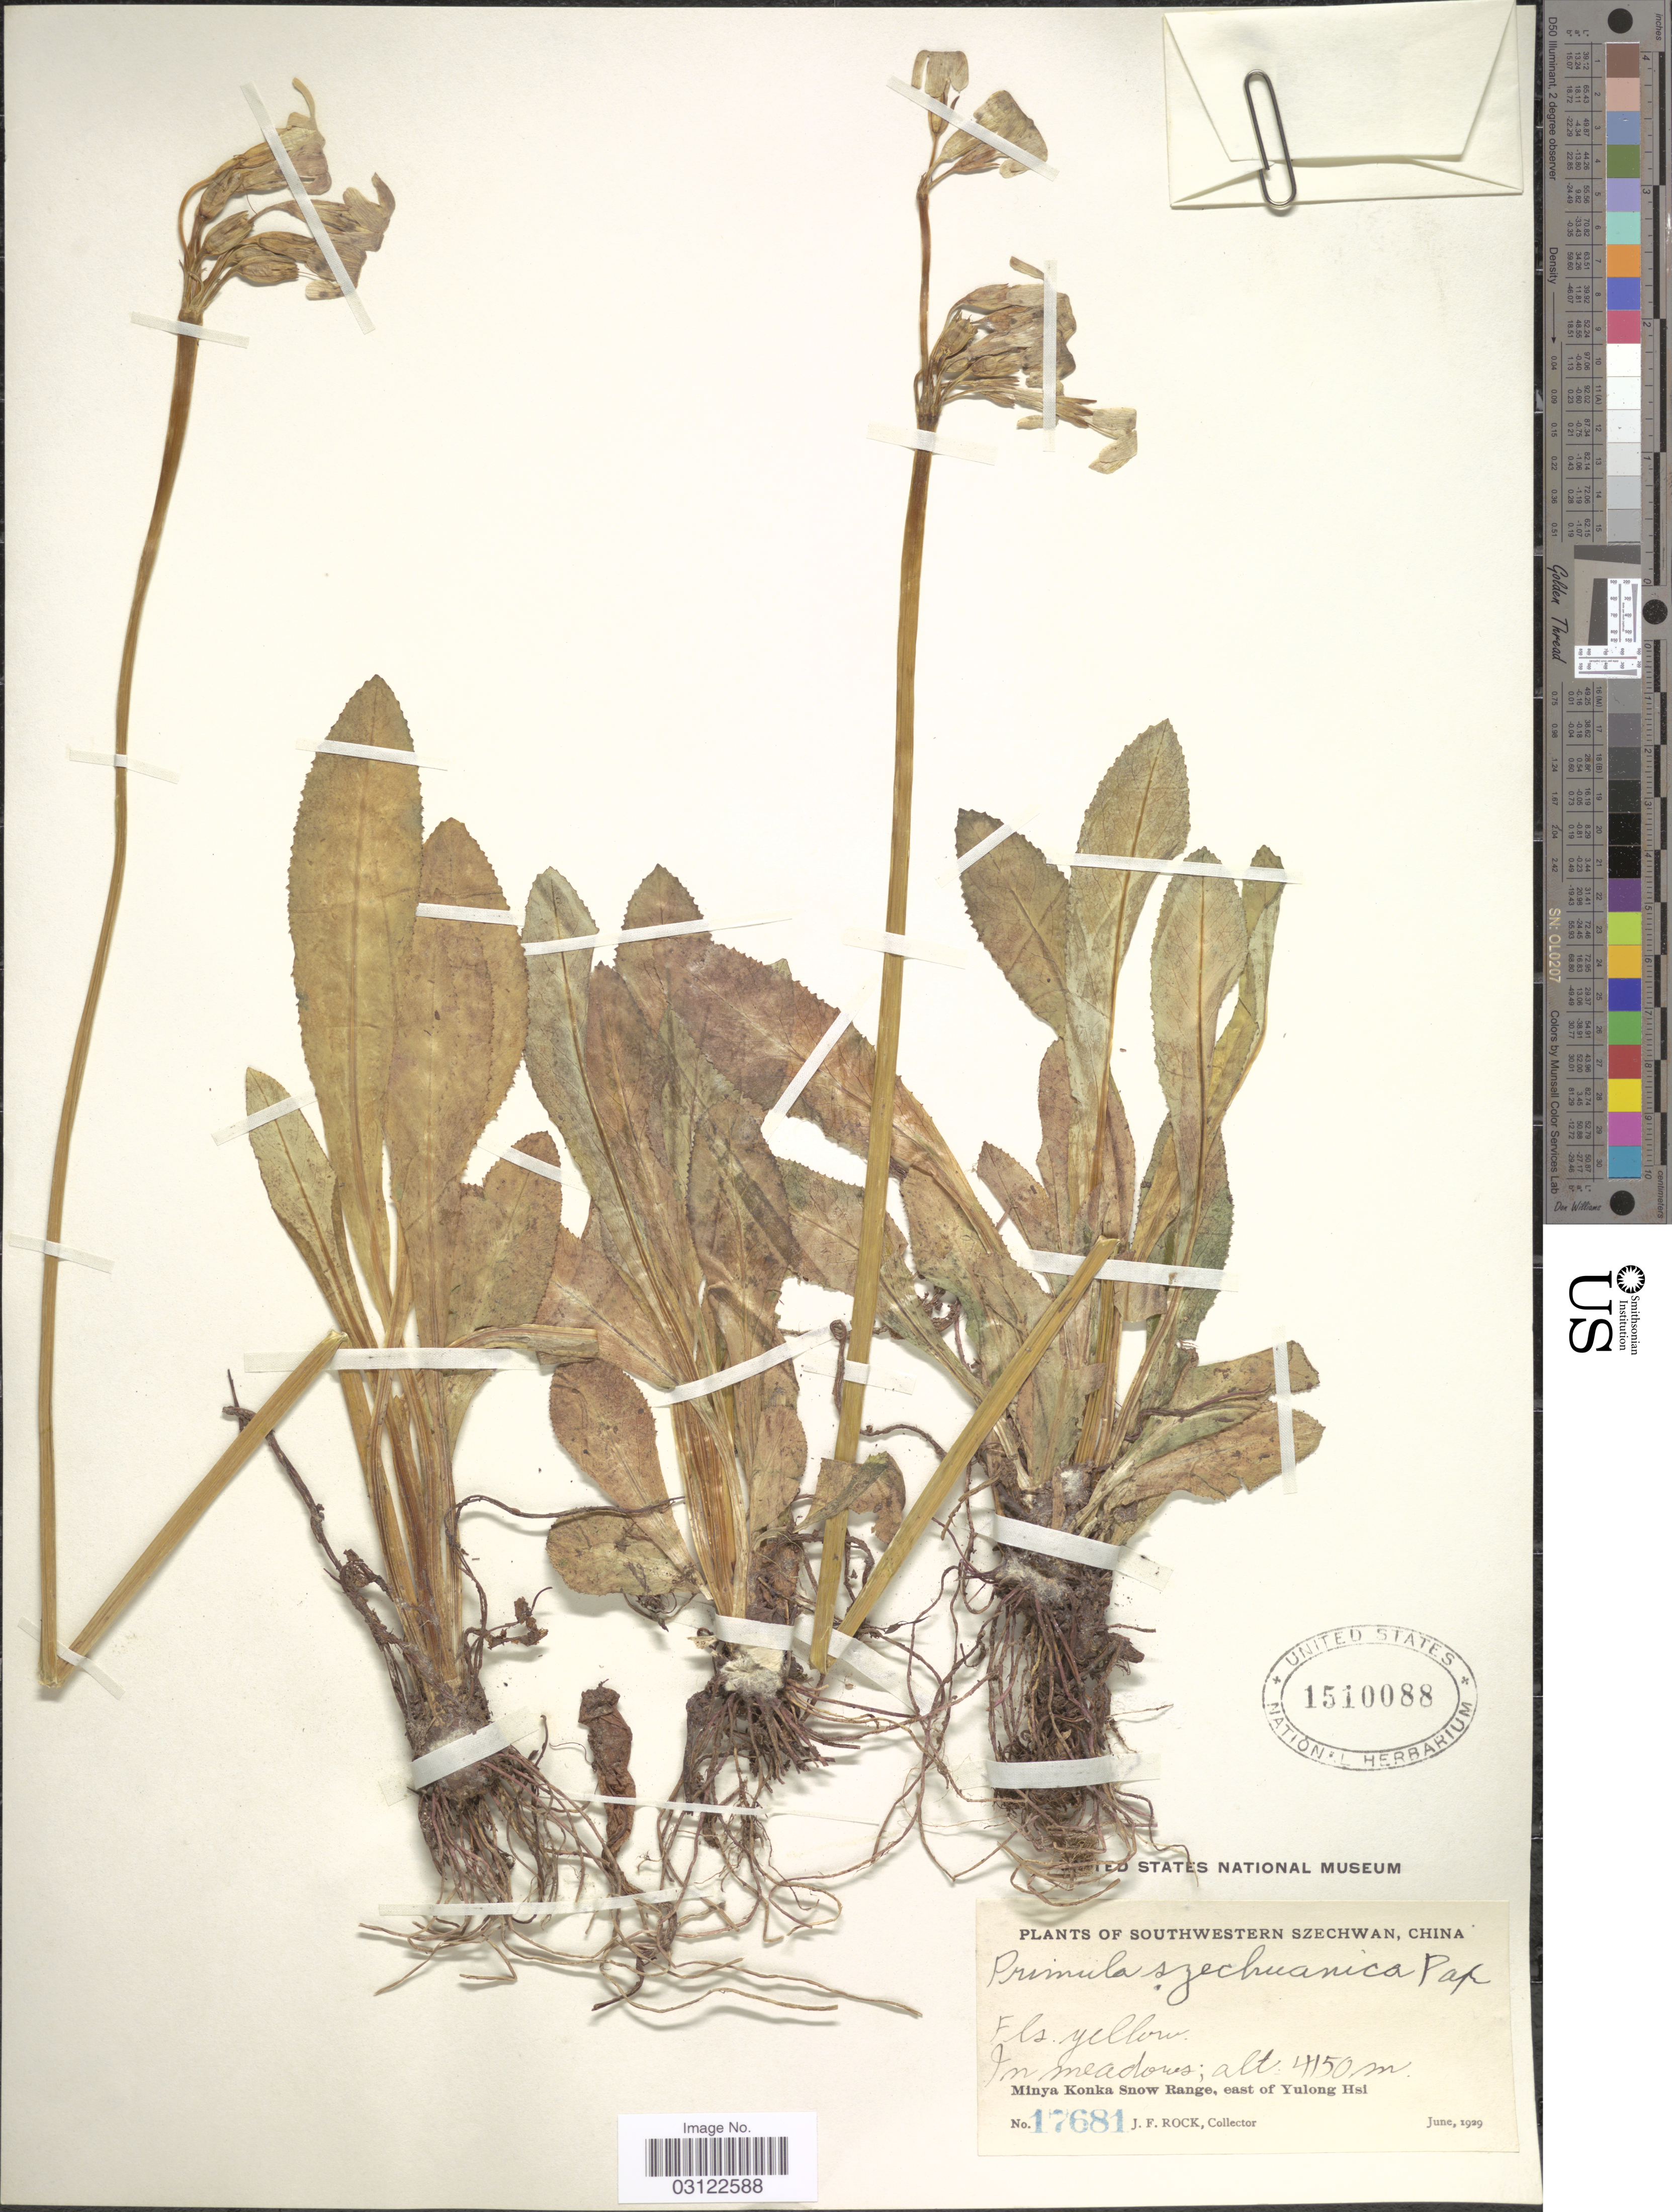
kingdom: Plantae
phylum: Tracheophyta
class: Magnoliopsida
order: Ericales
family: Primulaceae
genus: Primula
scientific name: Primula szechuanica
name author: Pax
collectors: J. Rock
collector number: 17681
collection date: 1929-06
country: China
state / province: Sichuan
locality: Southwestern Szechwan. In meadows. Minya Konka Snow Range, east of Yulong Hsi.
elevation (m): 4150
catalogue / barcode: US 1510088